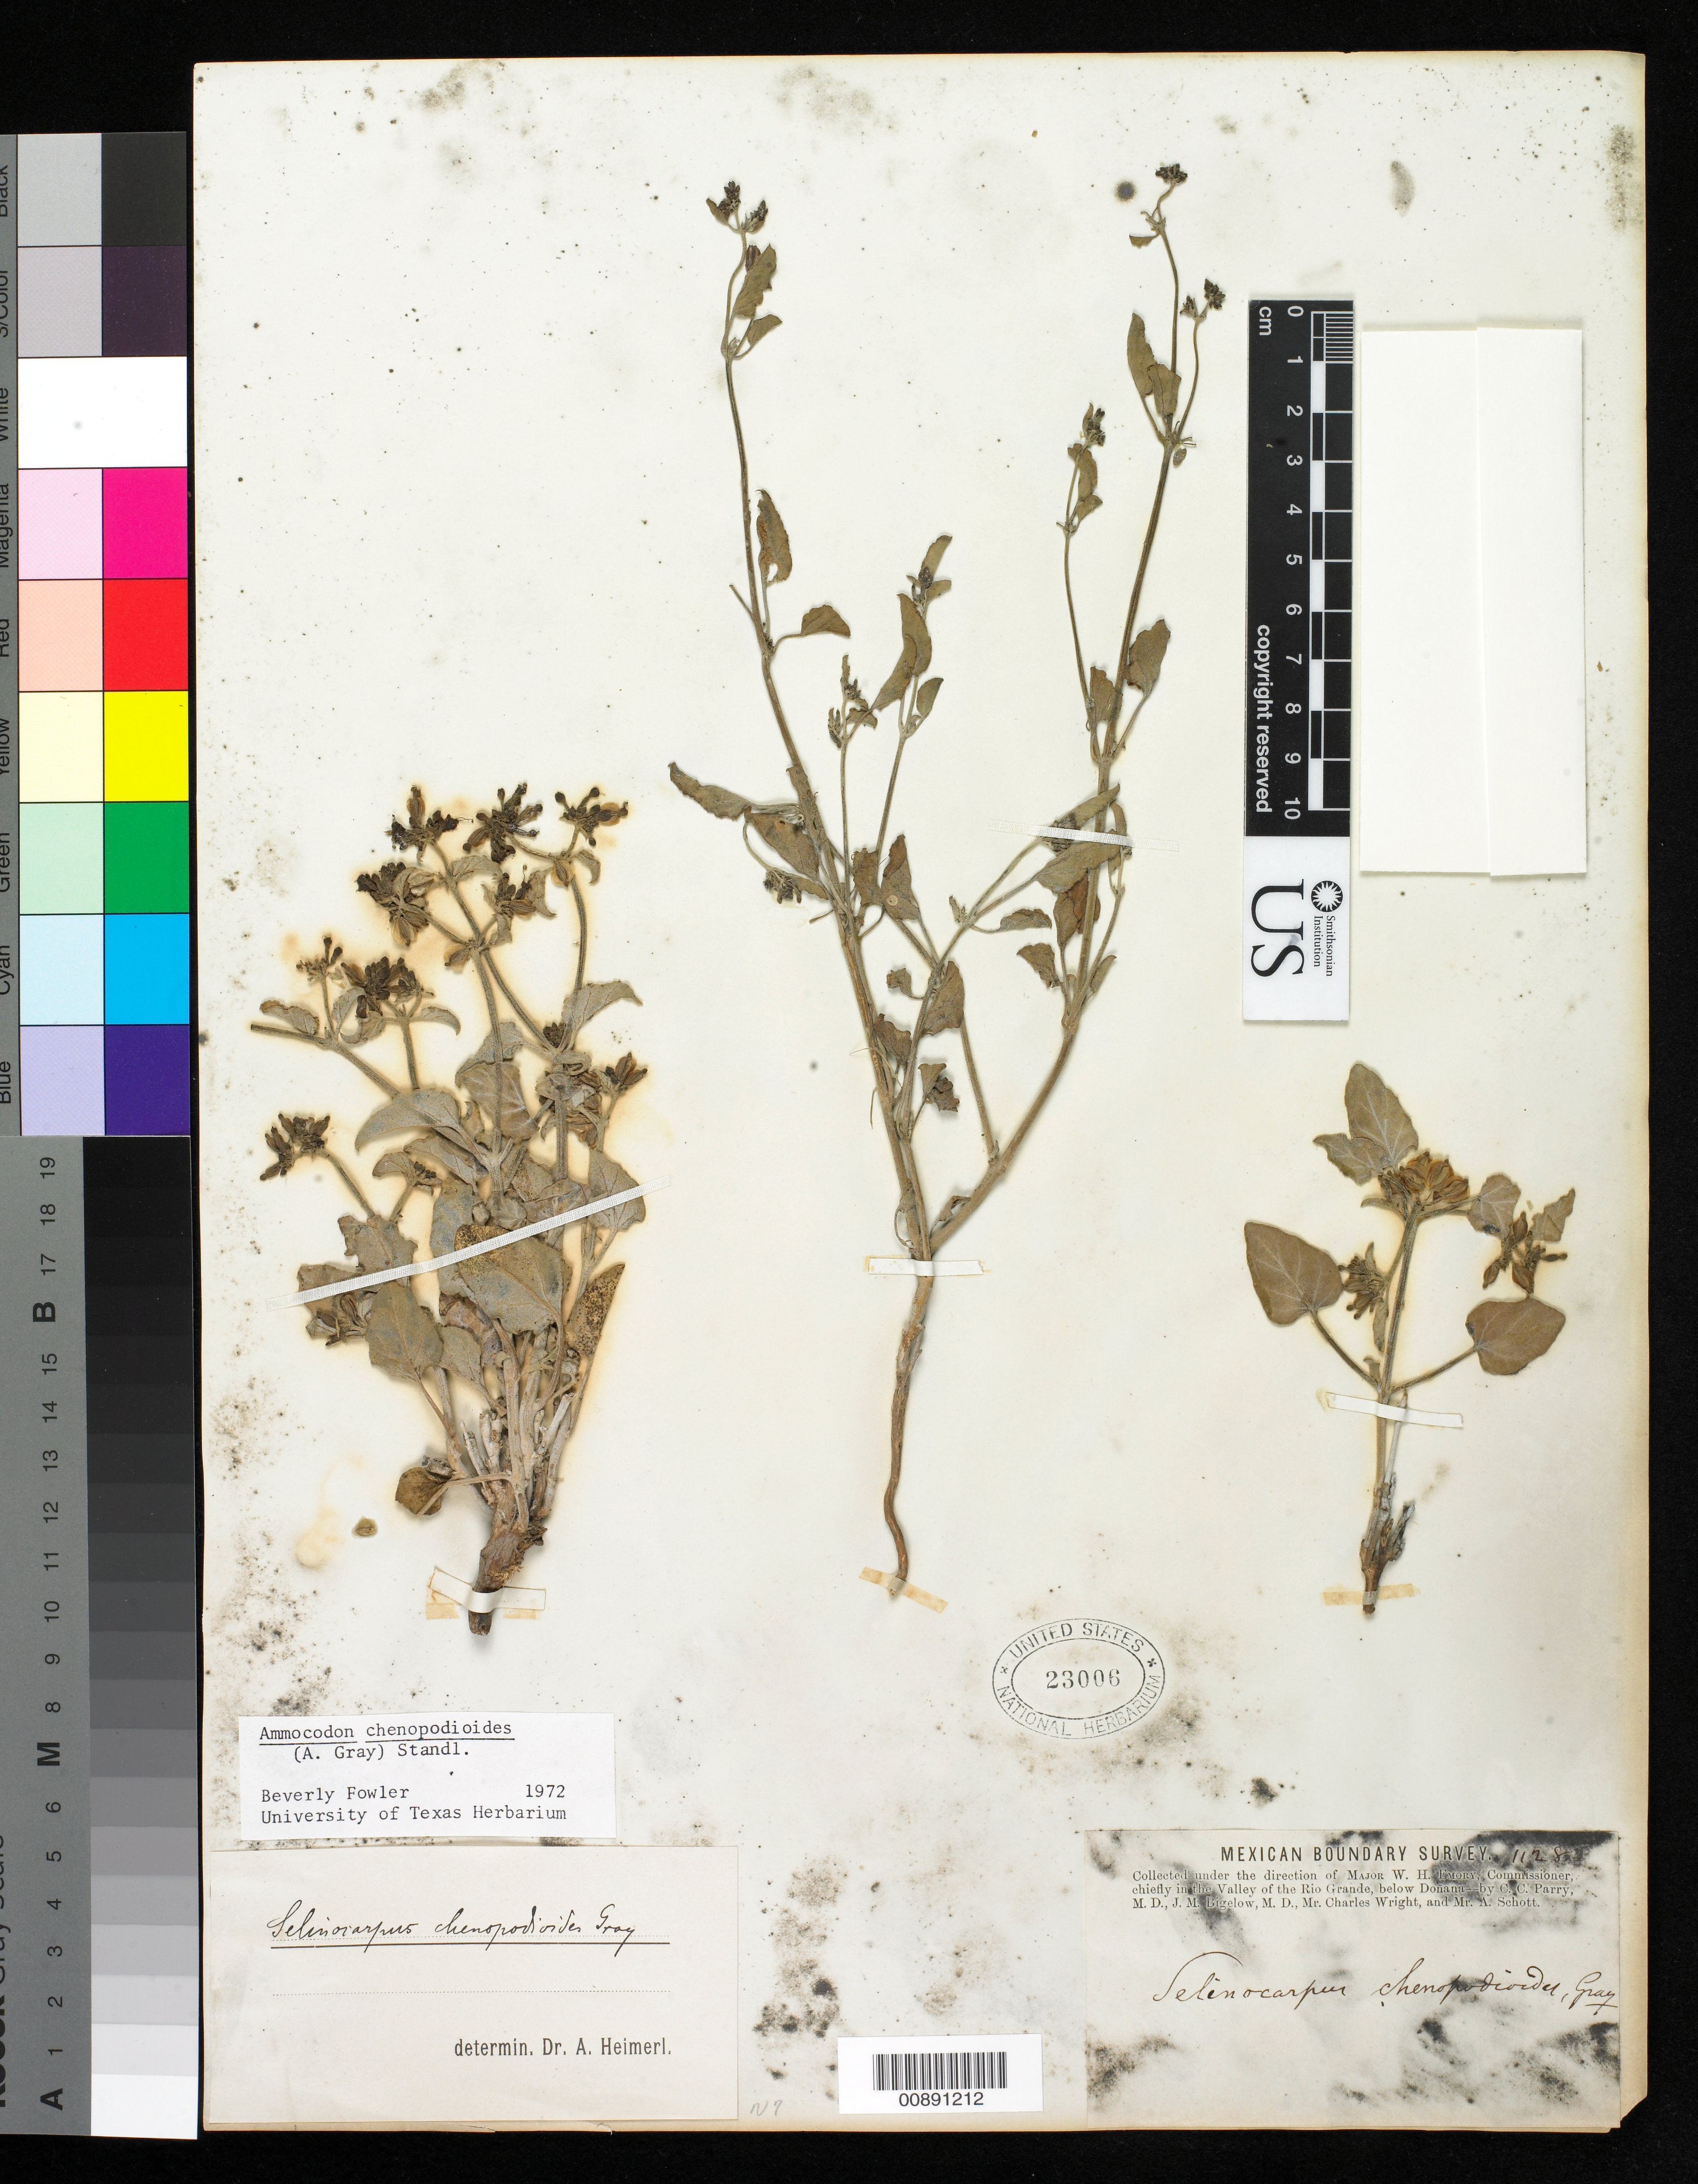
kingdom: Plantae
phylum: Tracheophyta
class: Magnoliopsida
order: Caryophyllales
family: Nyctaginaceae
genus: Acleisanthes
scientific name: Acleisanthes chenopodioides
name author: (A. Gray) R.A. Levin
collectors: C. C. Parry, J. M. Bigelow, C. Wright & A. C. V. Schott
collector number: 1128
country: United States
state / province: New Mexico / Texas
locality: Valley of the Rio Grande, below Doñana.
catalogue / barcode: US 23006